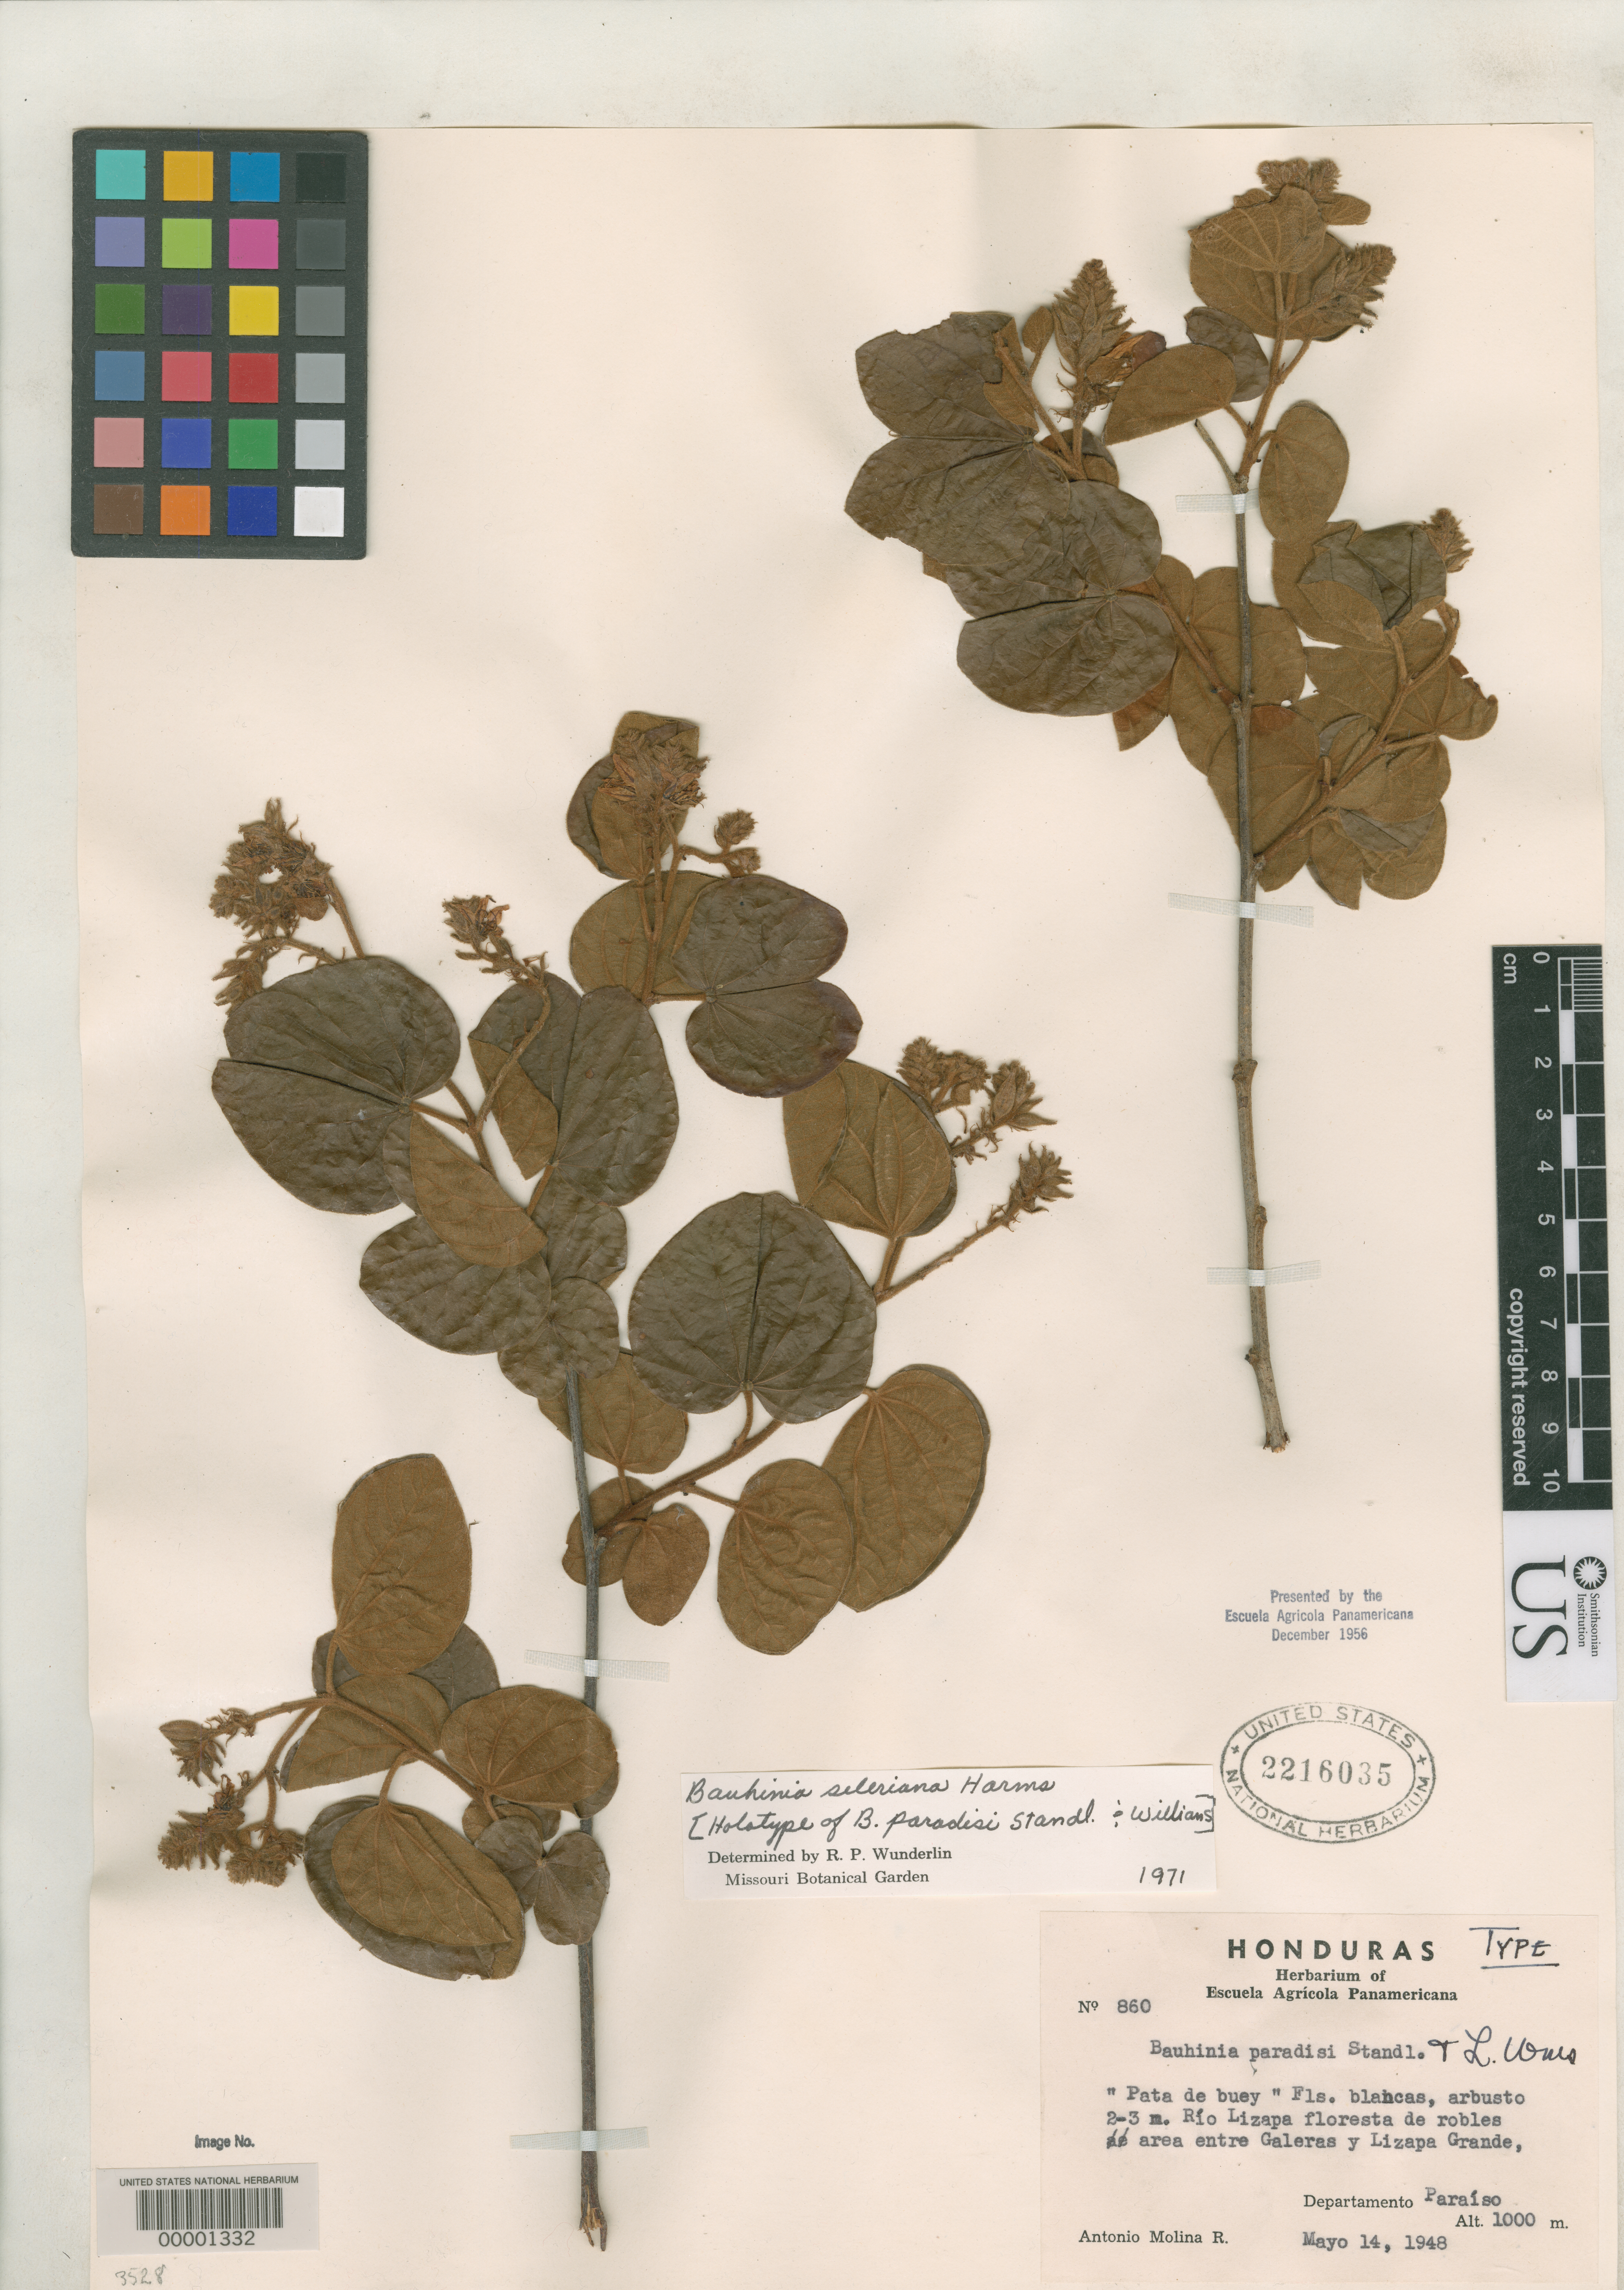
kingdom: Plantae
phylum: Tracheophyta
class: Magnoliopsida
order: Fabales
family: Fabaceae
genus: Bauhinia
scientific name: Bauhinia paradisi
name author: Standl. & L.O. Williams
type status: Holotype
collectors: A. Molina R.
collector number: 860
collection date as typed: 14 May 1948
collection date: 1948-05-14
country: Honduras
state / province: El Paraíso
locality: Rio Lizapa, between Galeras & Lizapa Grande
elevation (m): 1000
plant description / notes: "Presented by the Escuela Agricola Panamericana December 1956." Holotype, transferred from EAP to US (see Dorr et al. 2009, Taxon 58: 993-1001).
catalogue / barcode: US 2216035